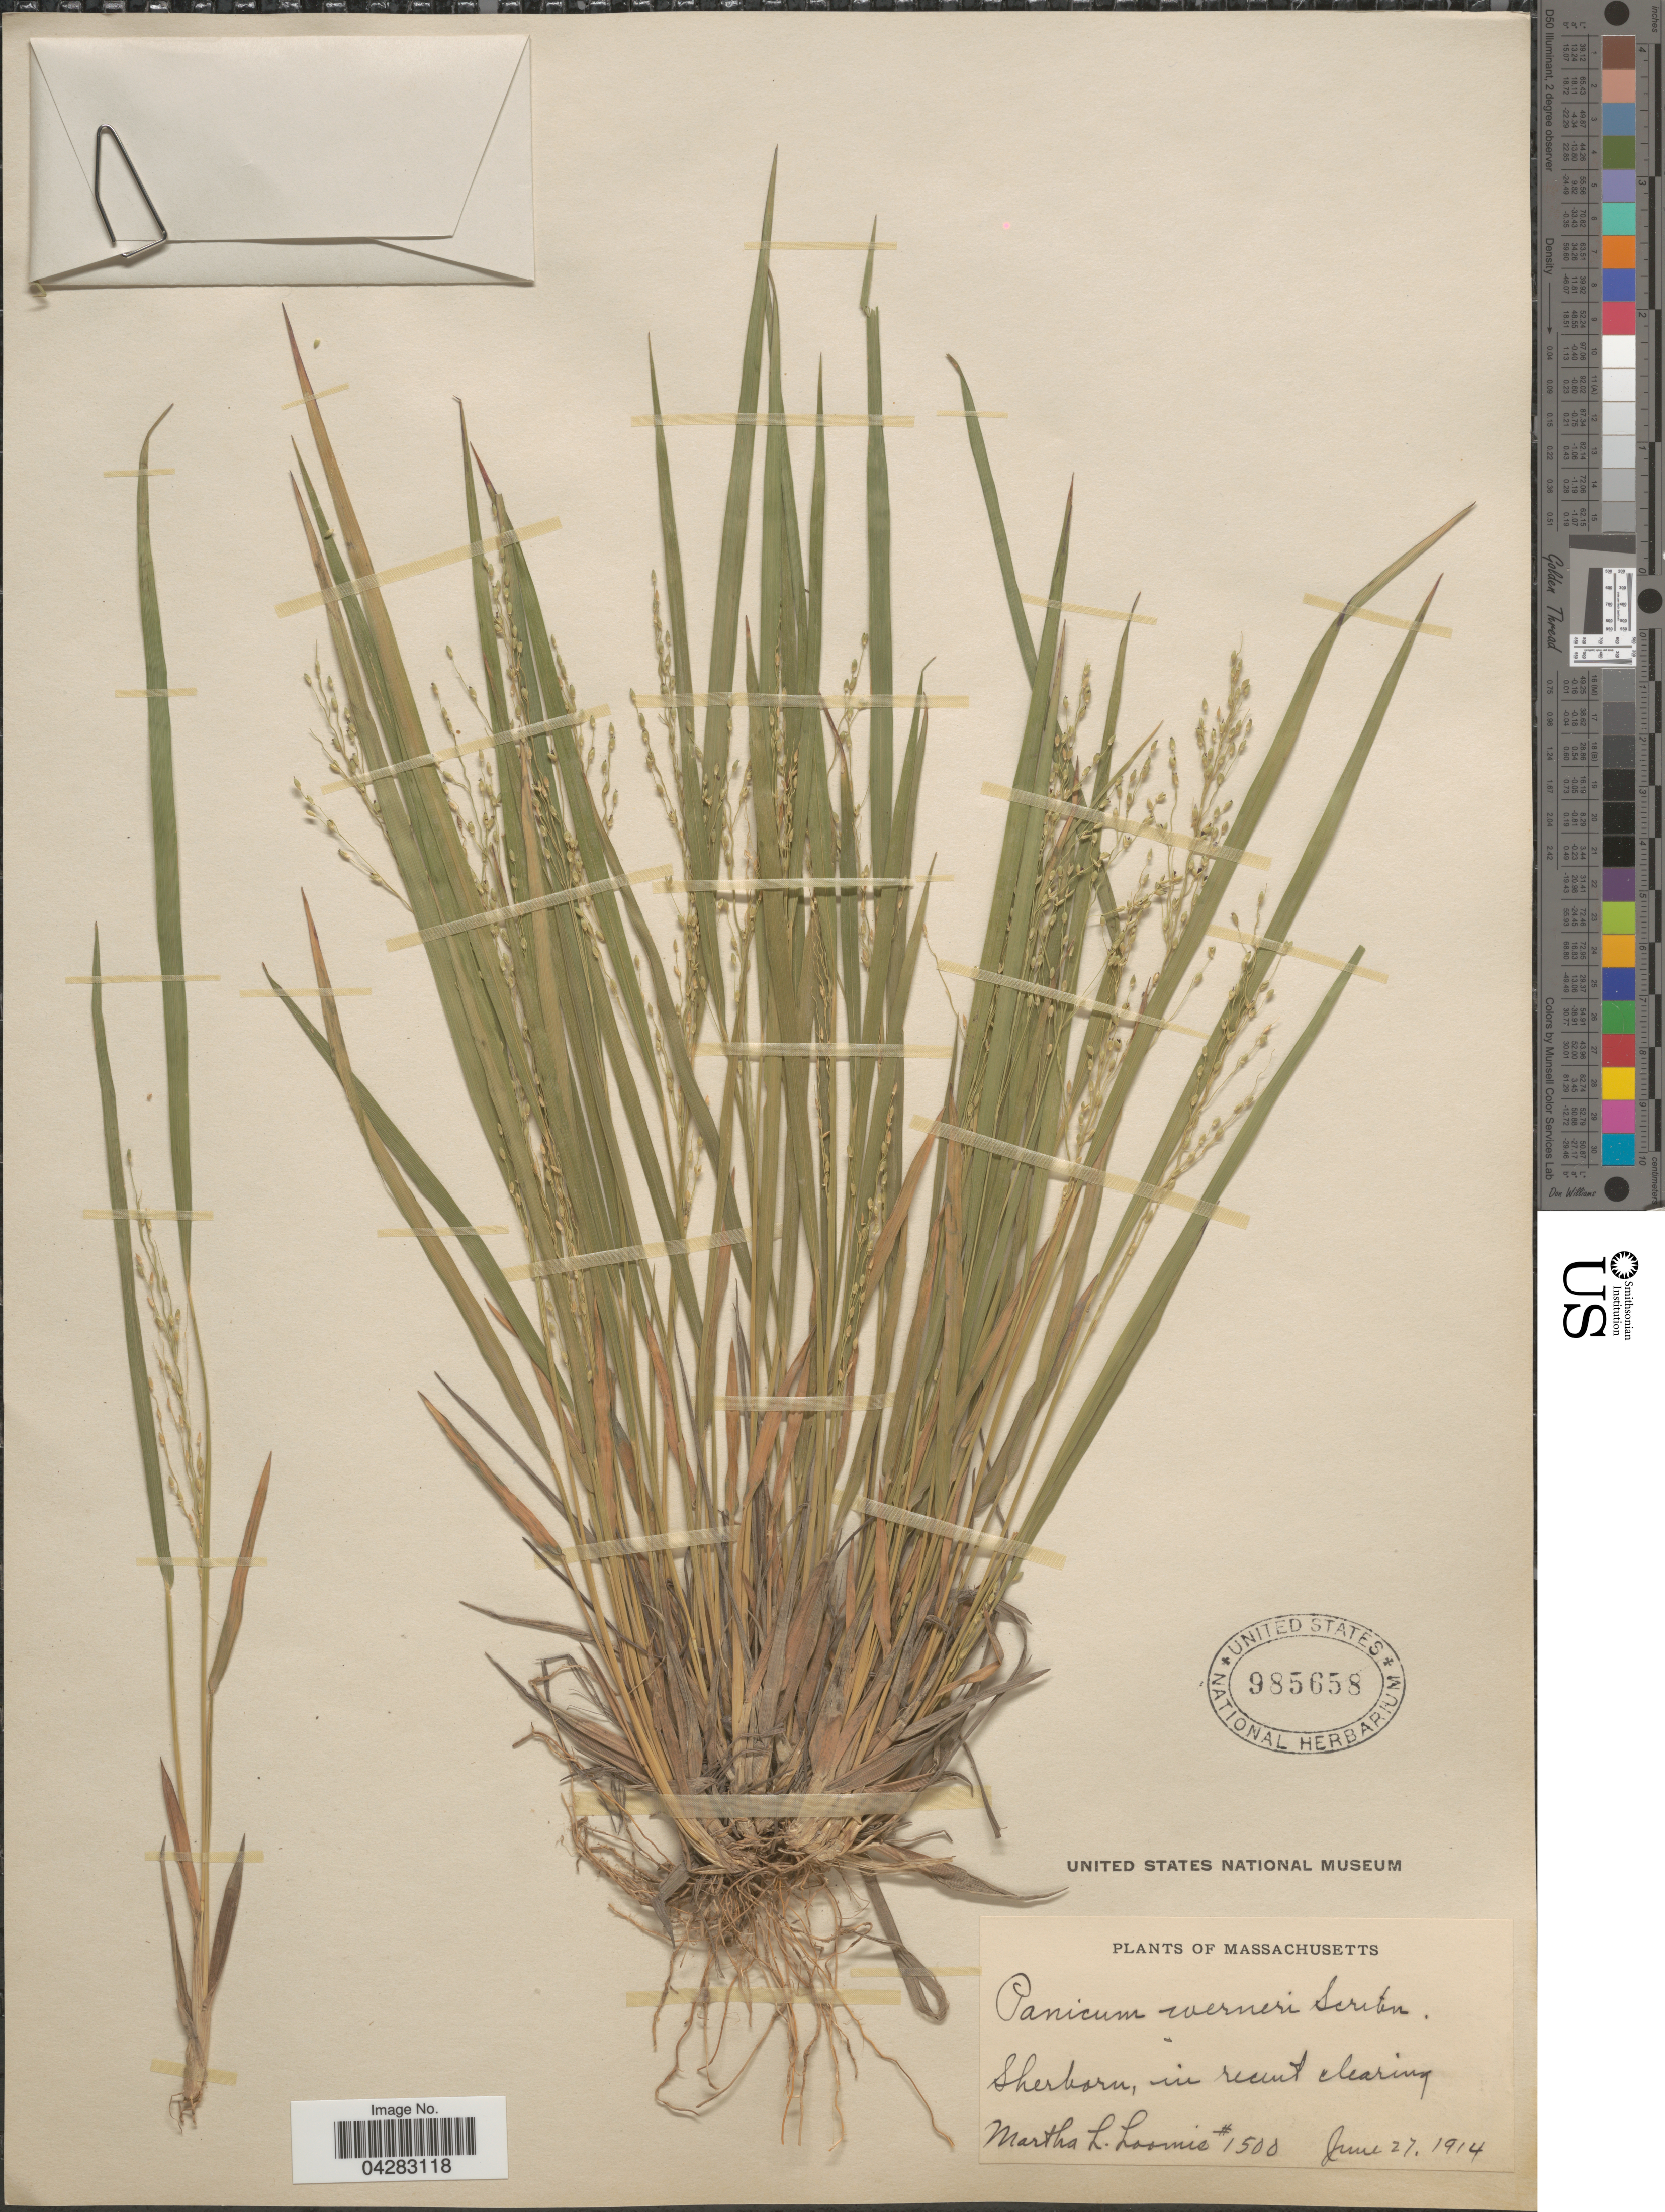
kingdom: Plantae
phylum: Tracheophyta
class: Liliopsida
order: Poales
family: Poaceae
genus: Dichanthelium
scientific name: Dichanthelium linearifolium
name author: (Scribn.) Gould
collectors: M. L. Loomis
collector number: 1500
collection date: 1914-06-27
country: United States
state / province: Massachusetts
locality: Sherborn, in recent clearing.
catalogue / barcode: US 985658